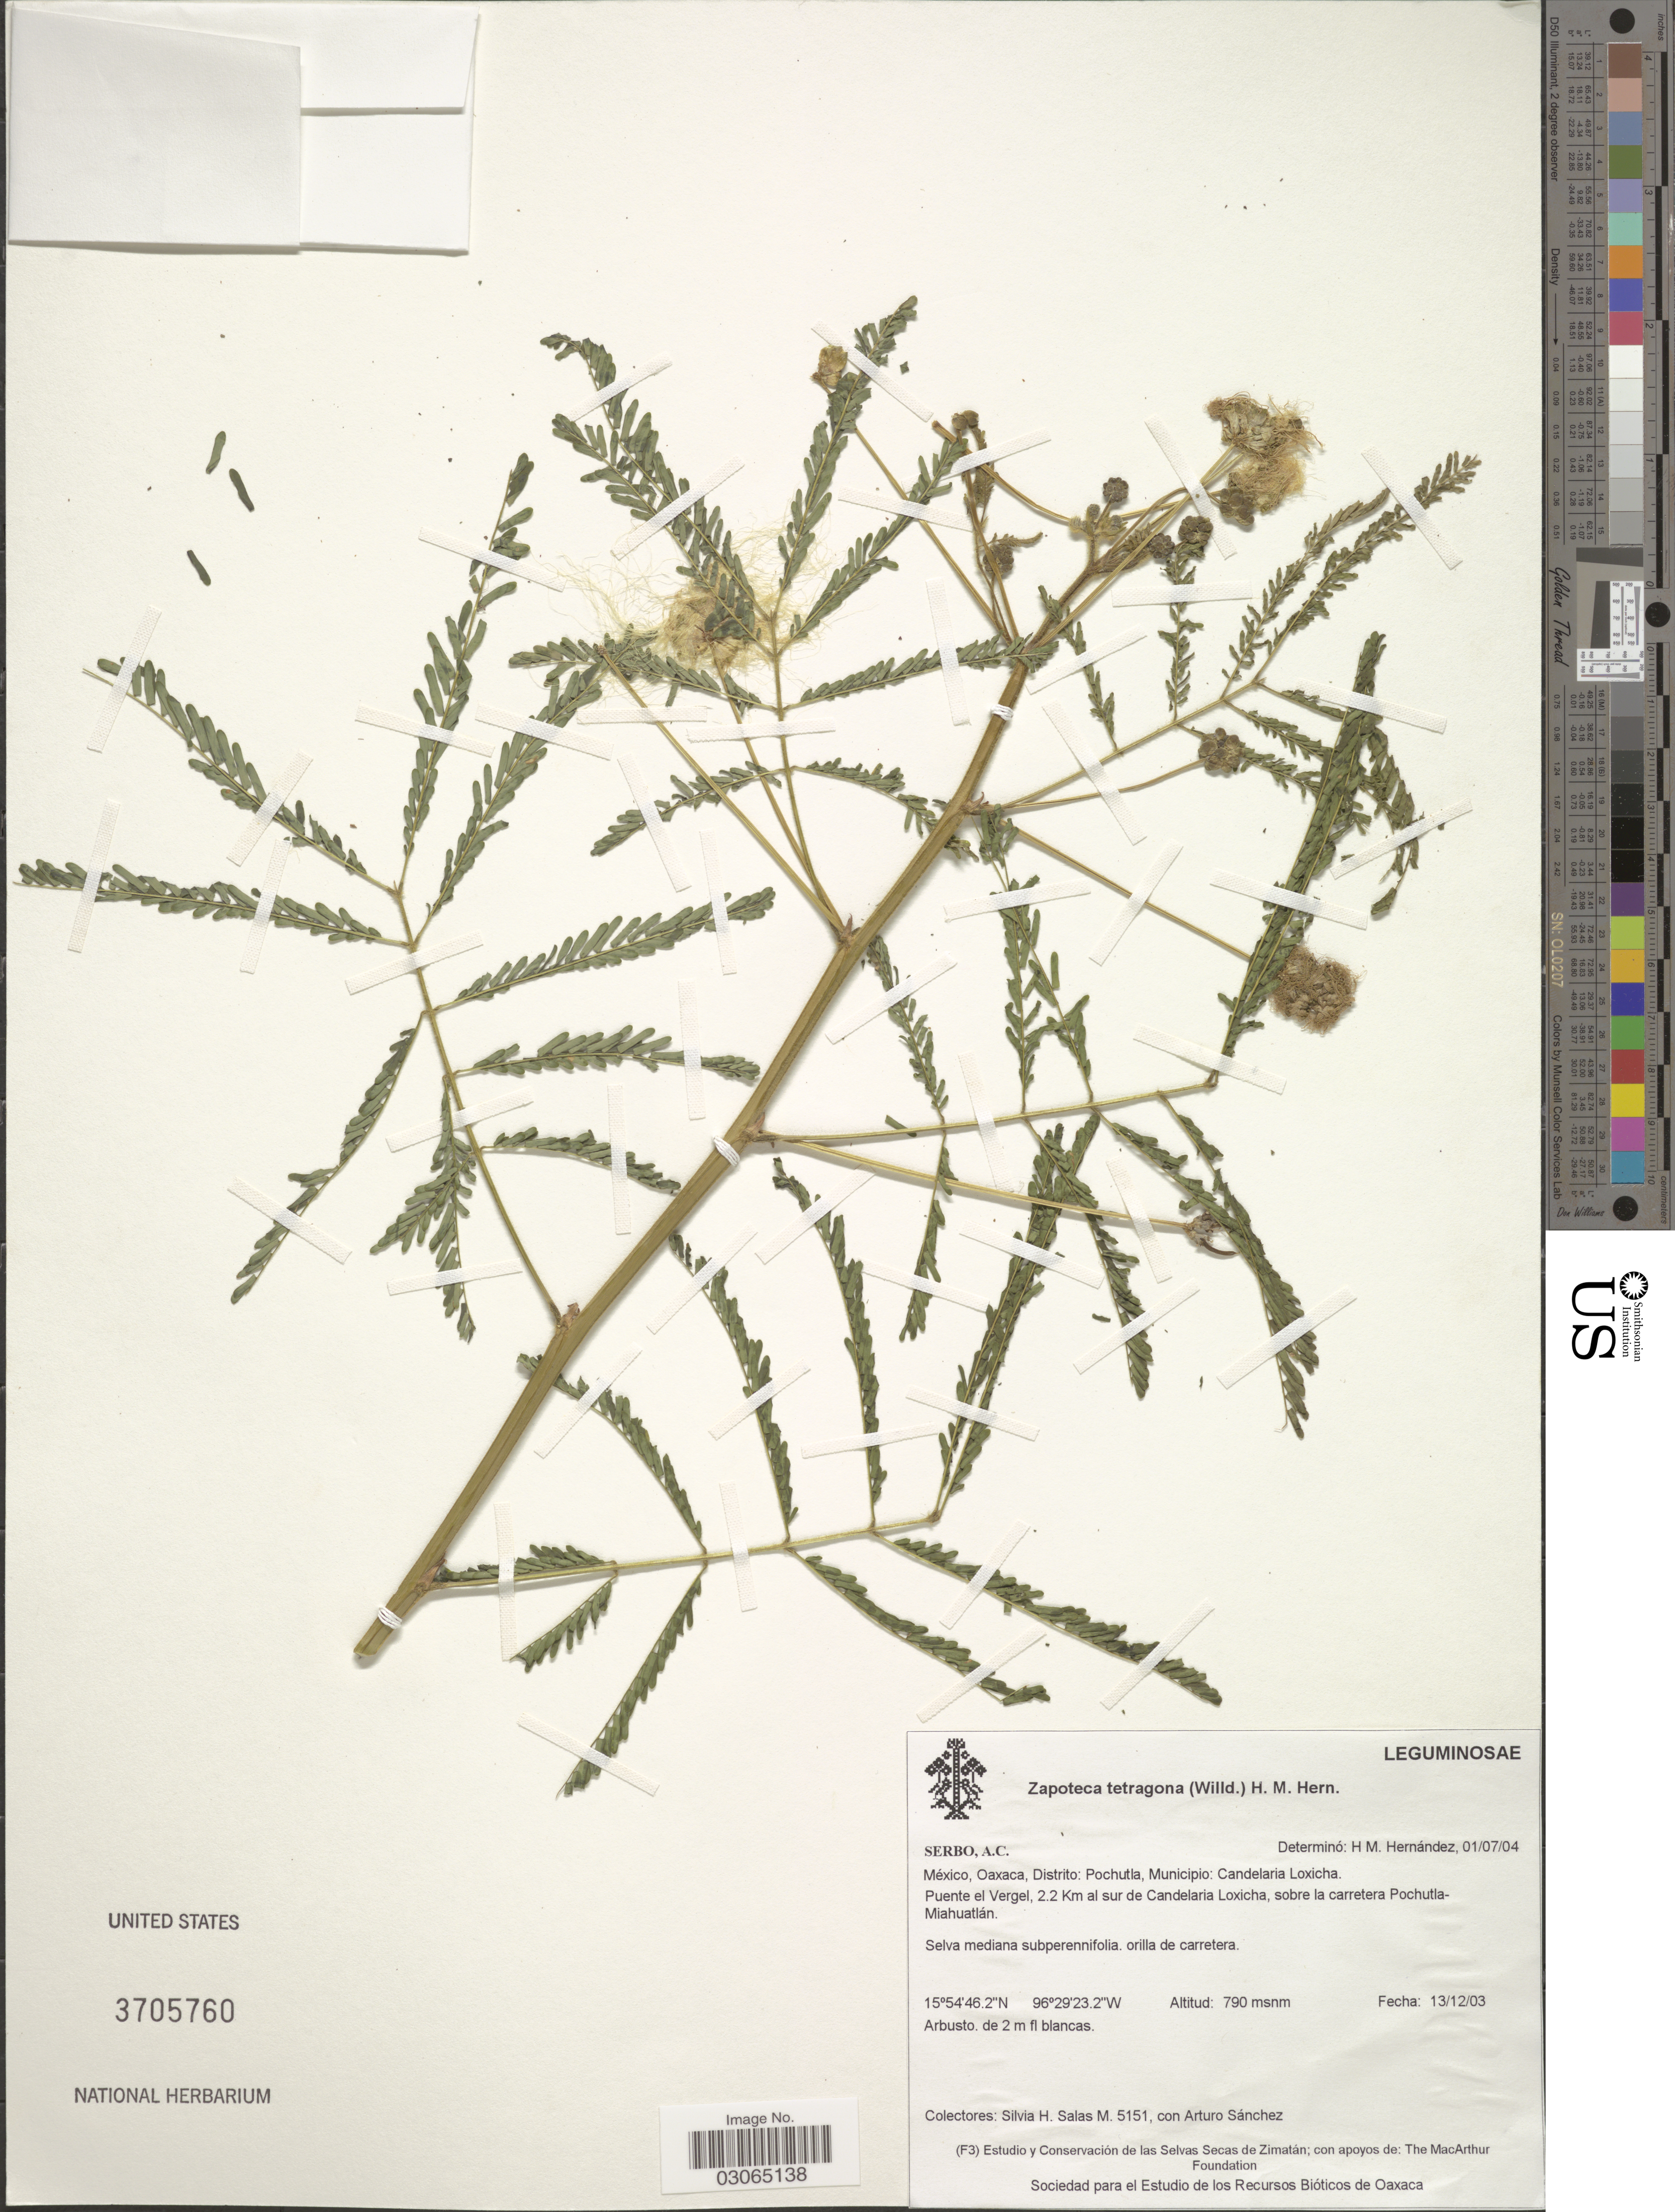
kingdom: Plantae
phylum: Tracheophyta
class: Magnoliopsida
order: Fabales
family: Fabaceae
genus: Zapoteca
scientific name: Zapoteca tetragona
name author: (Willd.) H.M. Hern.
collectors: S. Salas M. & A. Sanchez Martinez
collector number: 5151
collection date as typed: Transcribed d/m/y: 13/12/3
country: Mexico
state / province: Oaxaca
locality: Distrito: Pochutla, Municipio: Candelaria Loxicha. Puente el Vergel, 2.2 Km al sur de Candelaria Loxicha, sobre la carretera Pochutla-Mihuatlán.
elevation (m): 790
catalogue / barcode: US 3705760